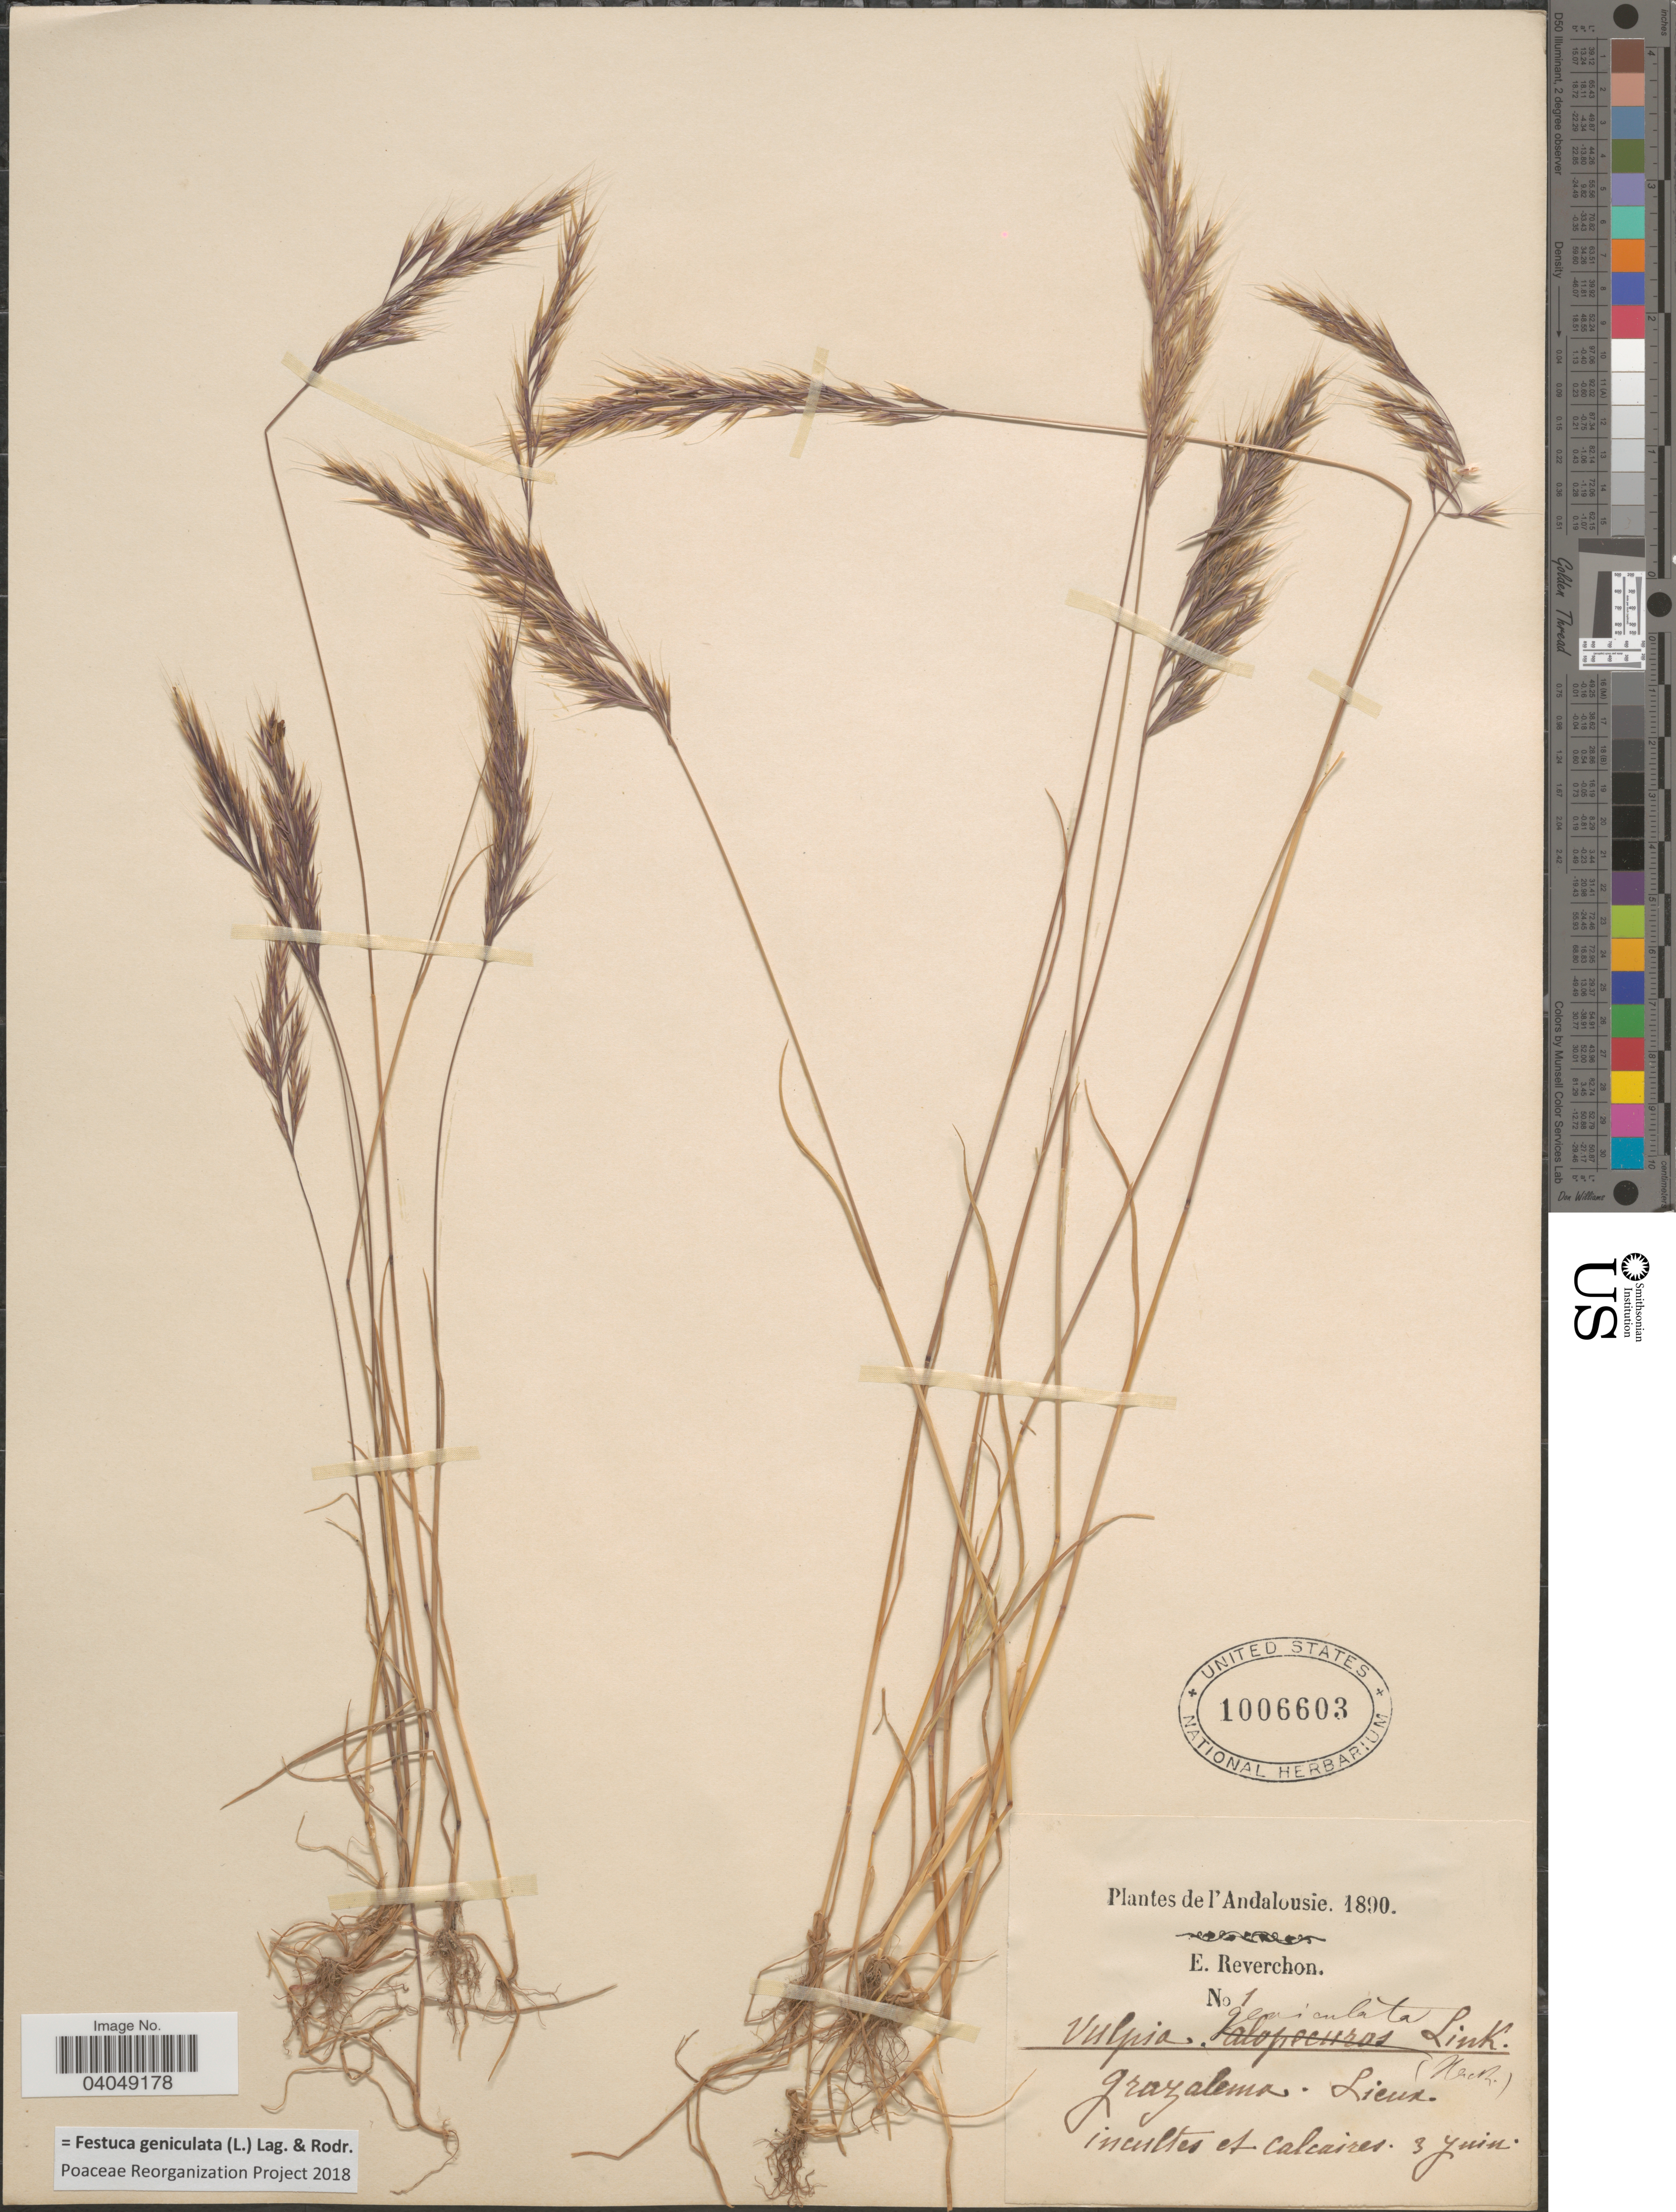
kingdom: Plantae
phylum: Tracheophyta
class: Liliopsida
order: Poales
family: Poaceae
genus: Festuca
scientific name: Festuca geniculata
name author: (L.) Lag. & Rodr.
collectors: E. Reverchon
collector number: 1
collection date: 1890-06-03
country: Spain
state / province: Andalucía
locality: L'Andalousie. Grazalema.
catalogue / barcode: US 1006603